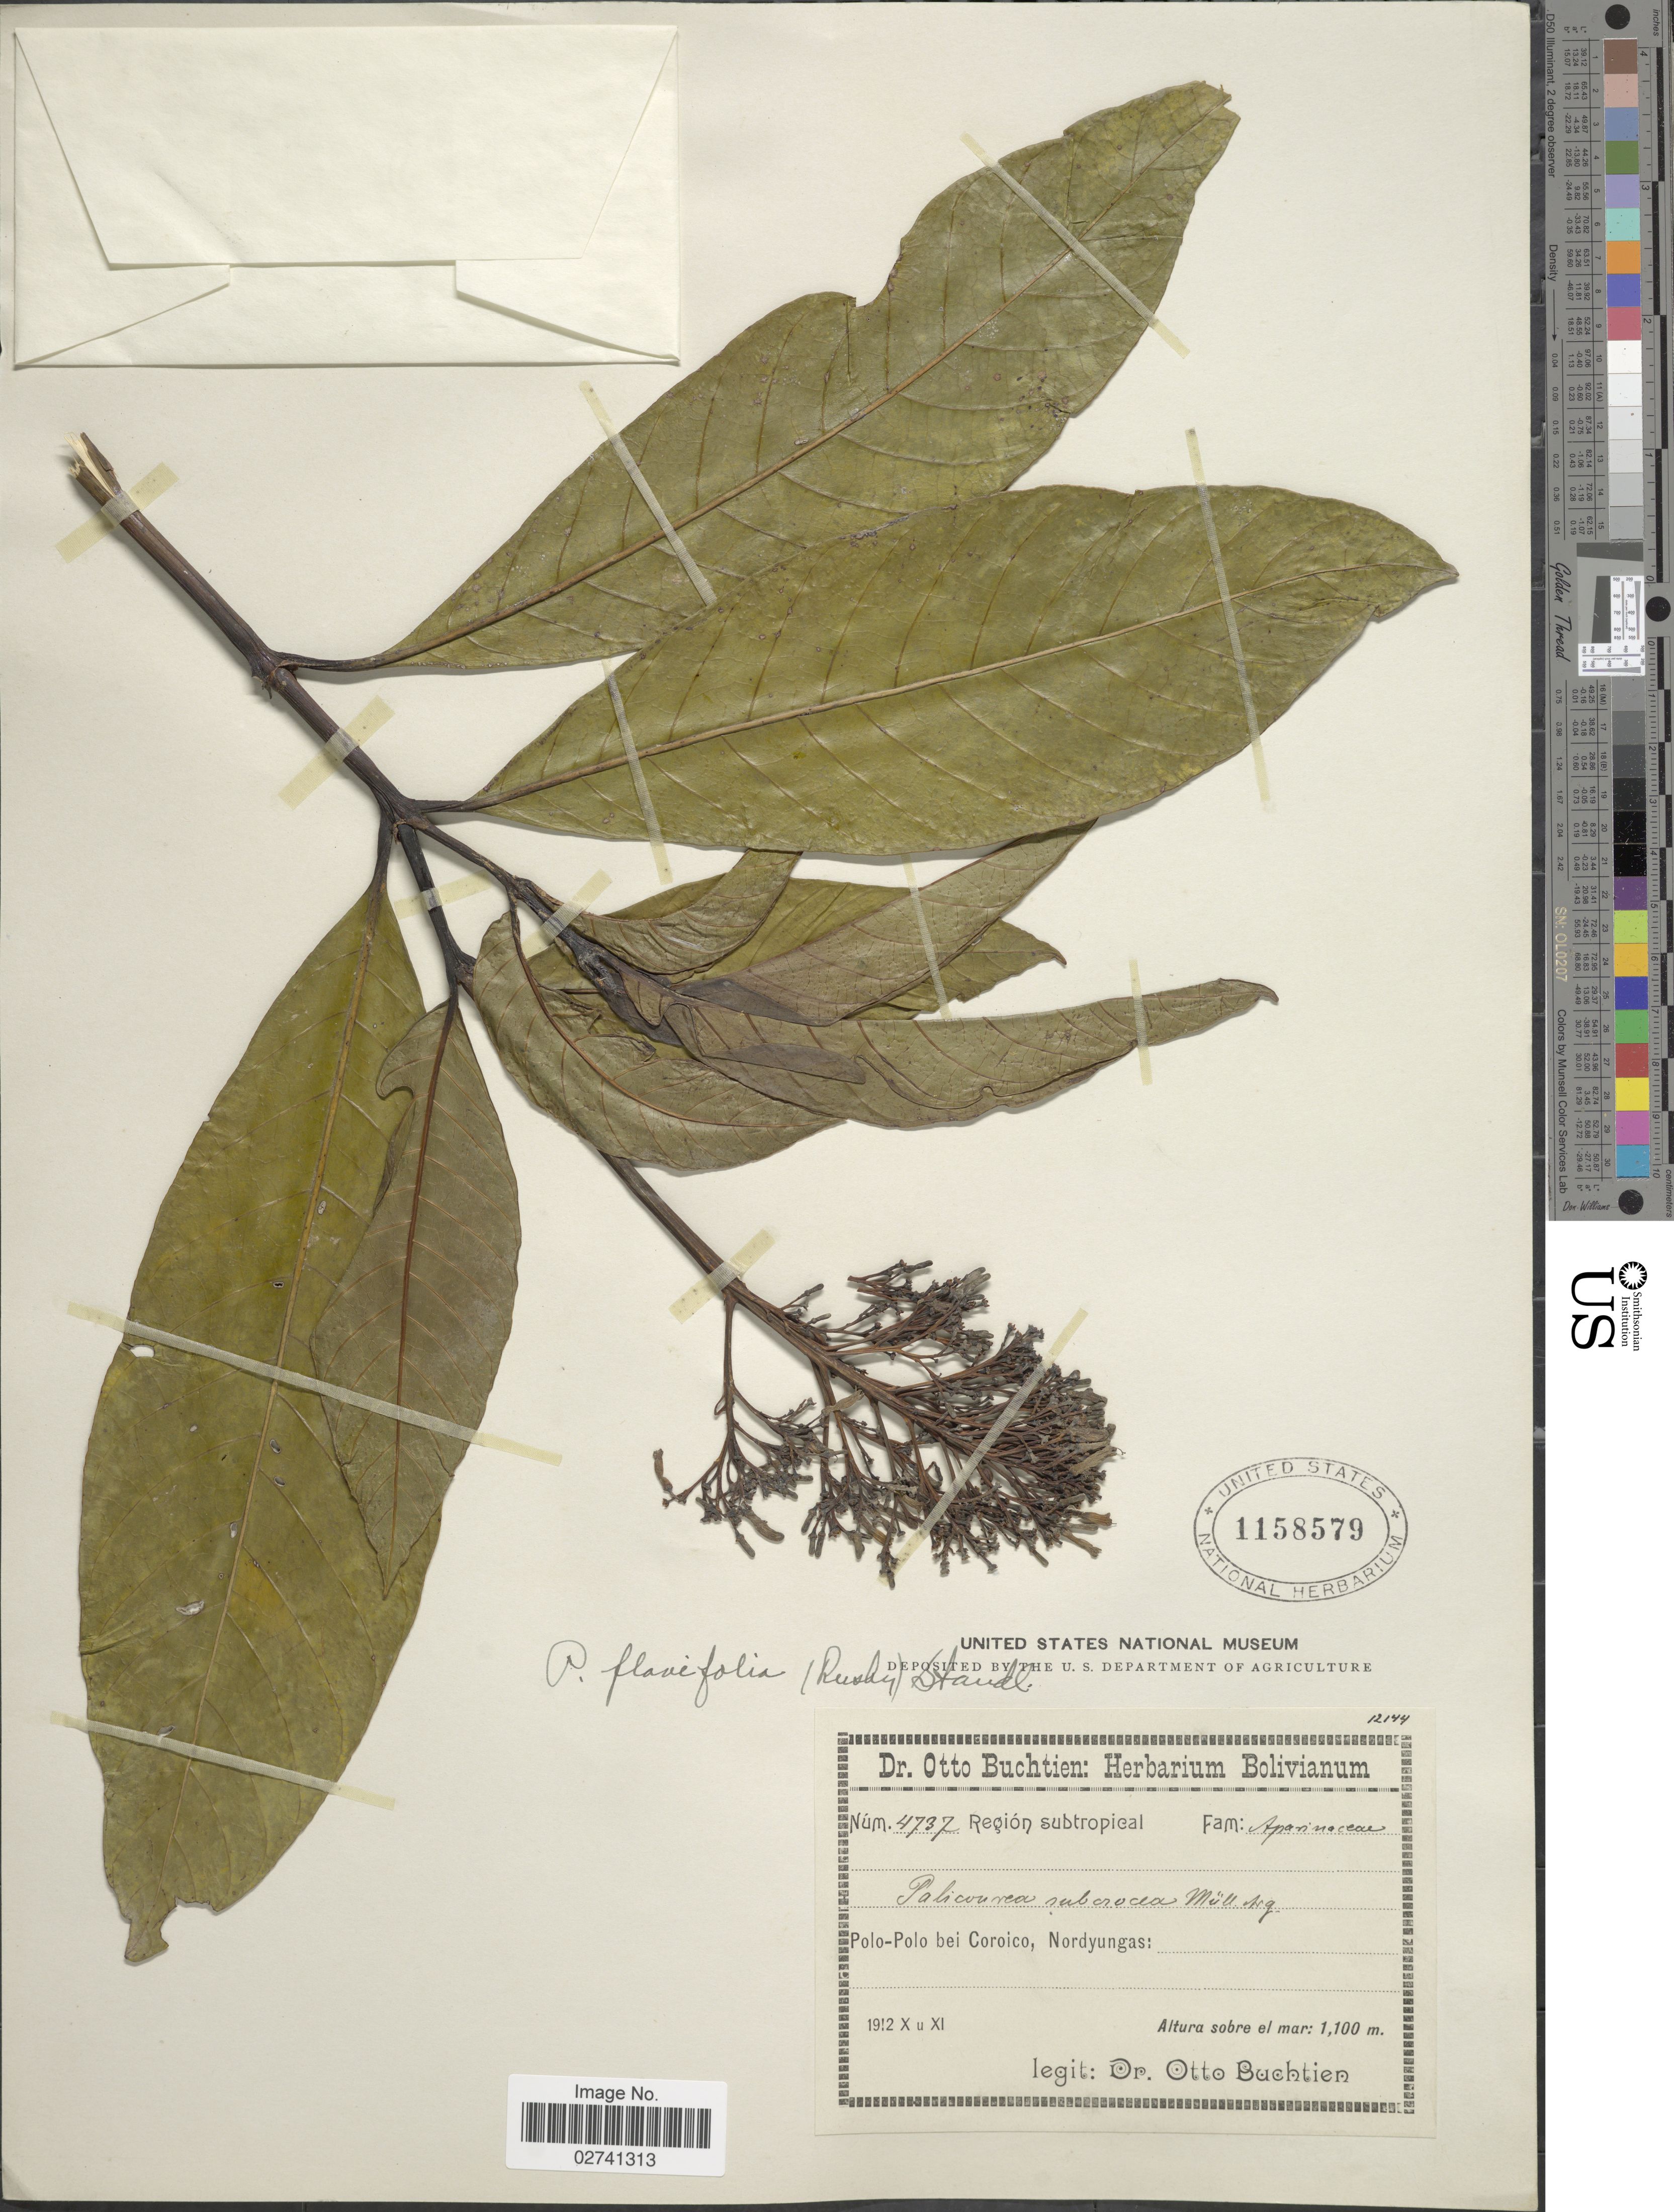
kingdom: Plantae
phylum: Tracheophyta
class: Magnoliopsida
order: Gentianales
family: Rubiaceae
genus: Palicourea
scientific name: Palicourea flavifolia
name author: (Rusby) Standl.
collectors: O. Buchtien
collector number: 4737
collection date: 1912-10/1912-11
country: Bolivia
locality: Region subtropical. Polo-Polo bei Coroico, Nordyungas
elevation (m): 1100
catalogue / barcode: US 1158579